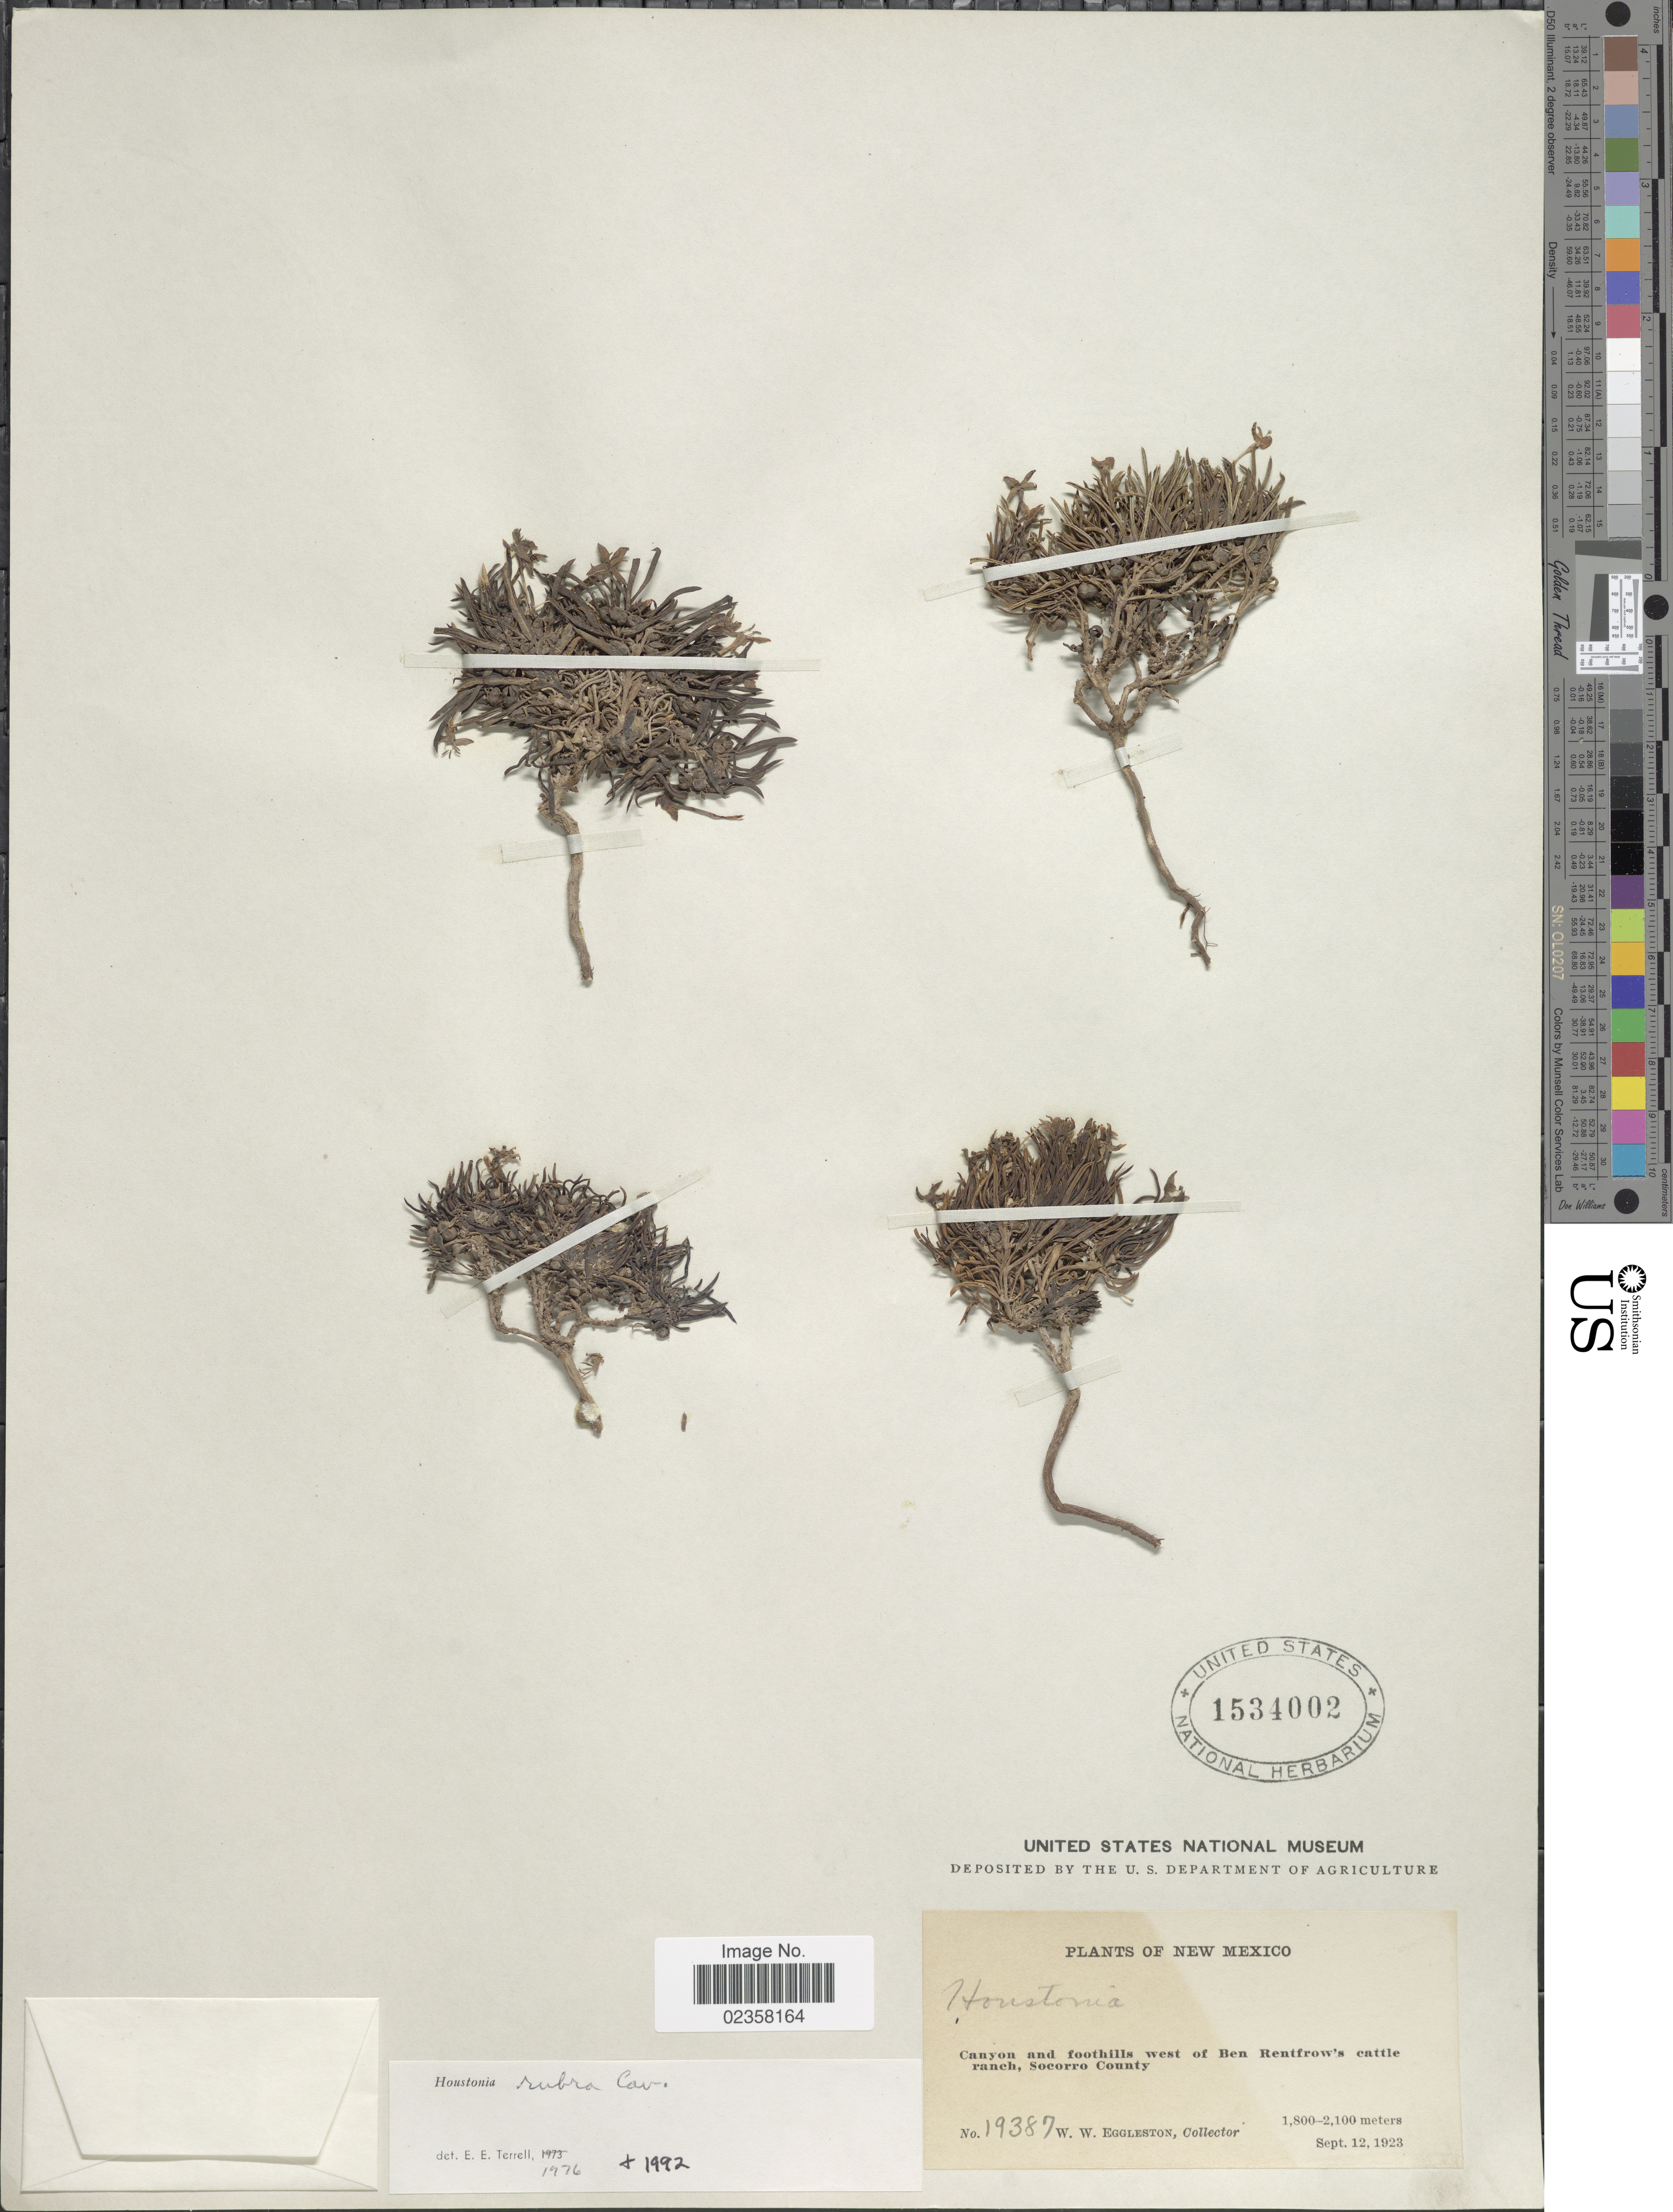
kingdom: Plantae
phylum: Tracheophyta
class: Magnoliopsida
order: Gentianales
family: Rubiaceae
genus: Houstonia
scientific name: Houstonia rubra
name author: Cav.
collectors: W. W. Eggleston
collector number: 19387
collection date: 1923-09-12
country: United States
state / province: New Mexico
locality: Canyon and foothills west of Ben Rentfrow's cattle ranch, Socorro County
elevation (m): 1800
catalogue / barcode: US 1534002